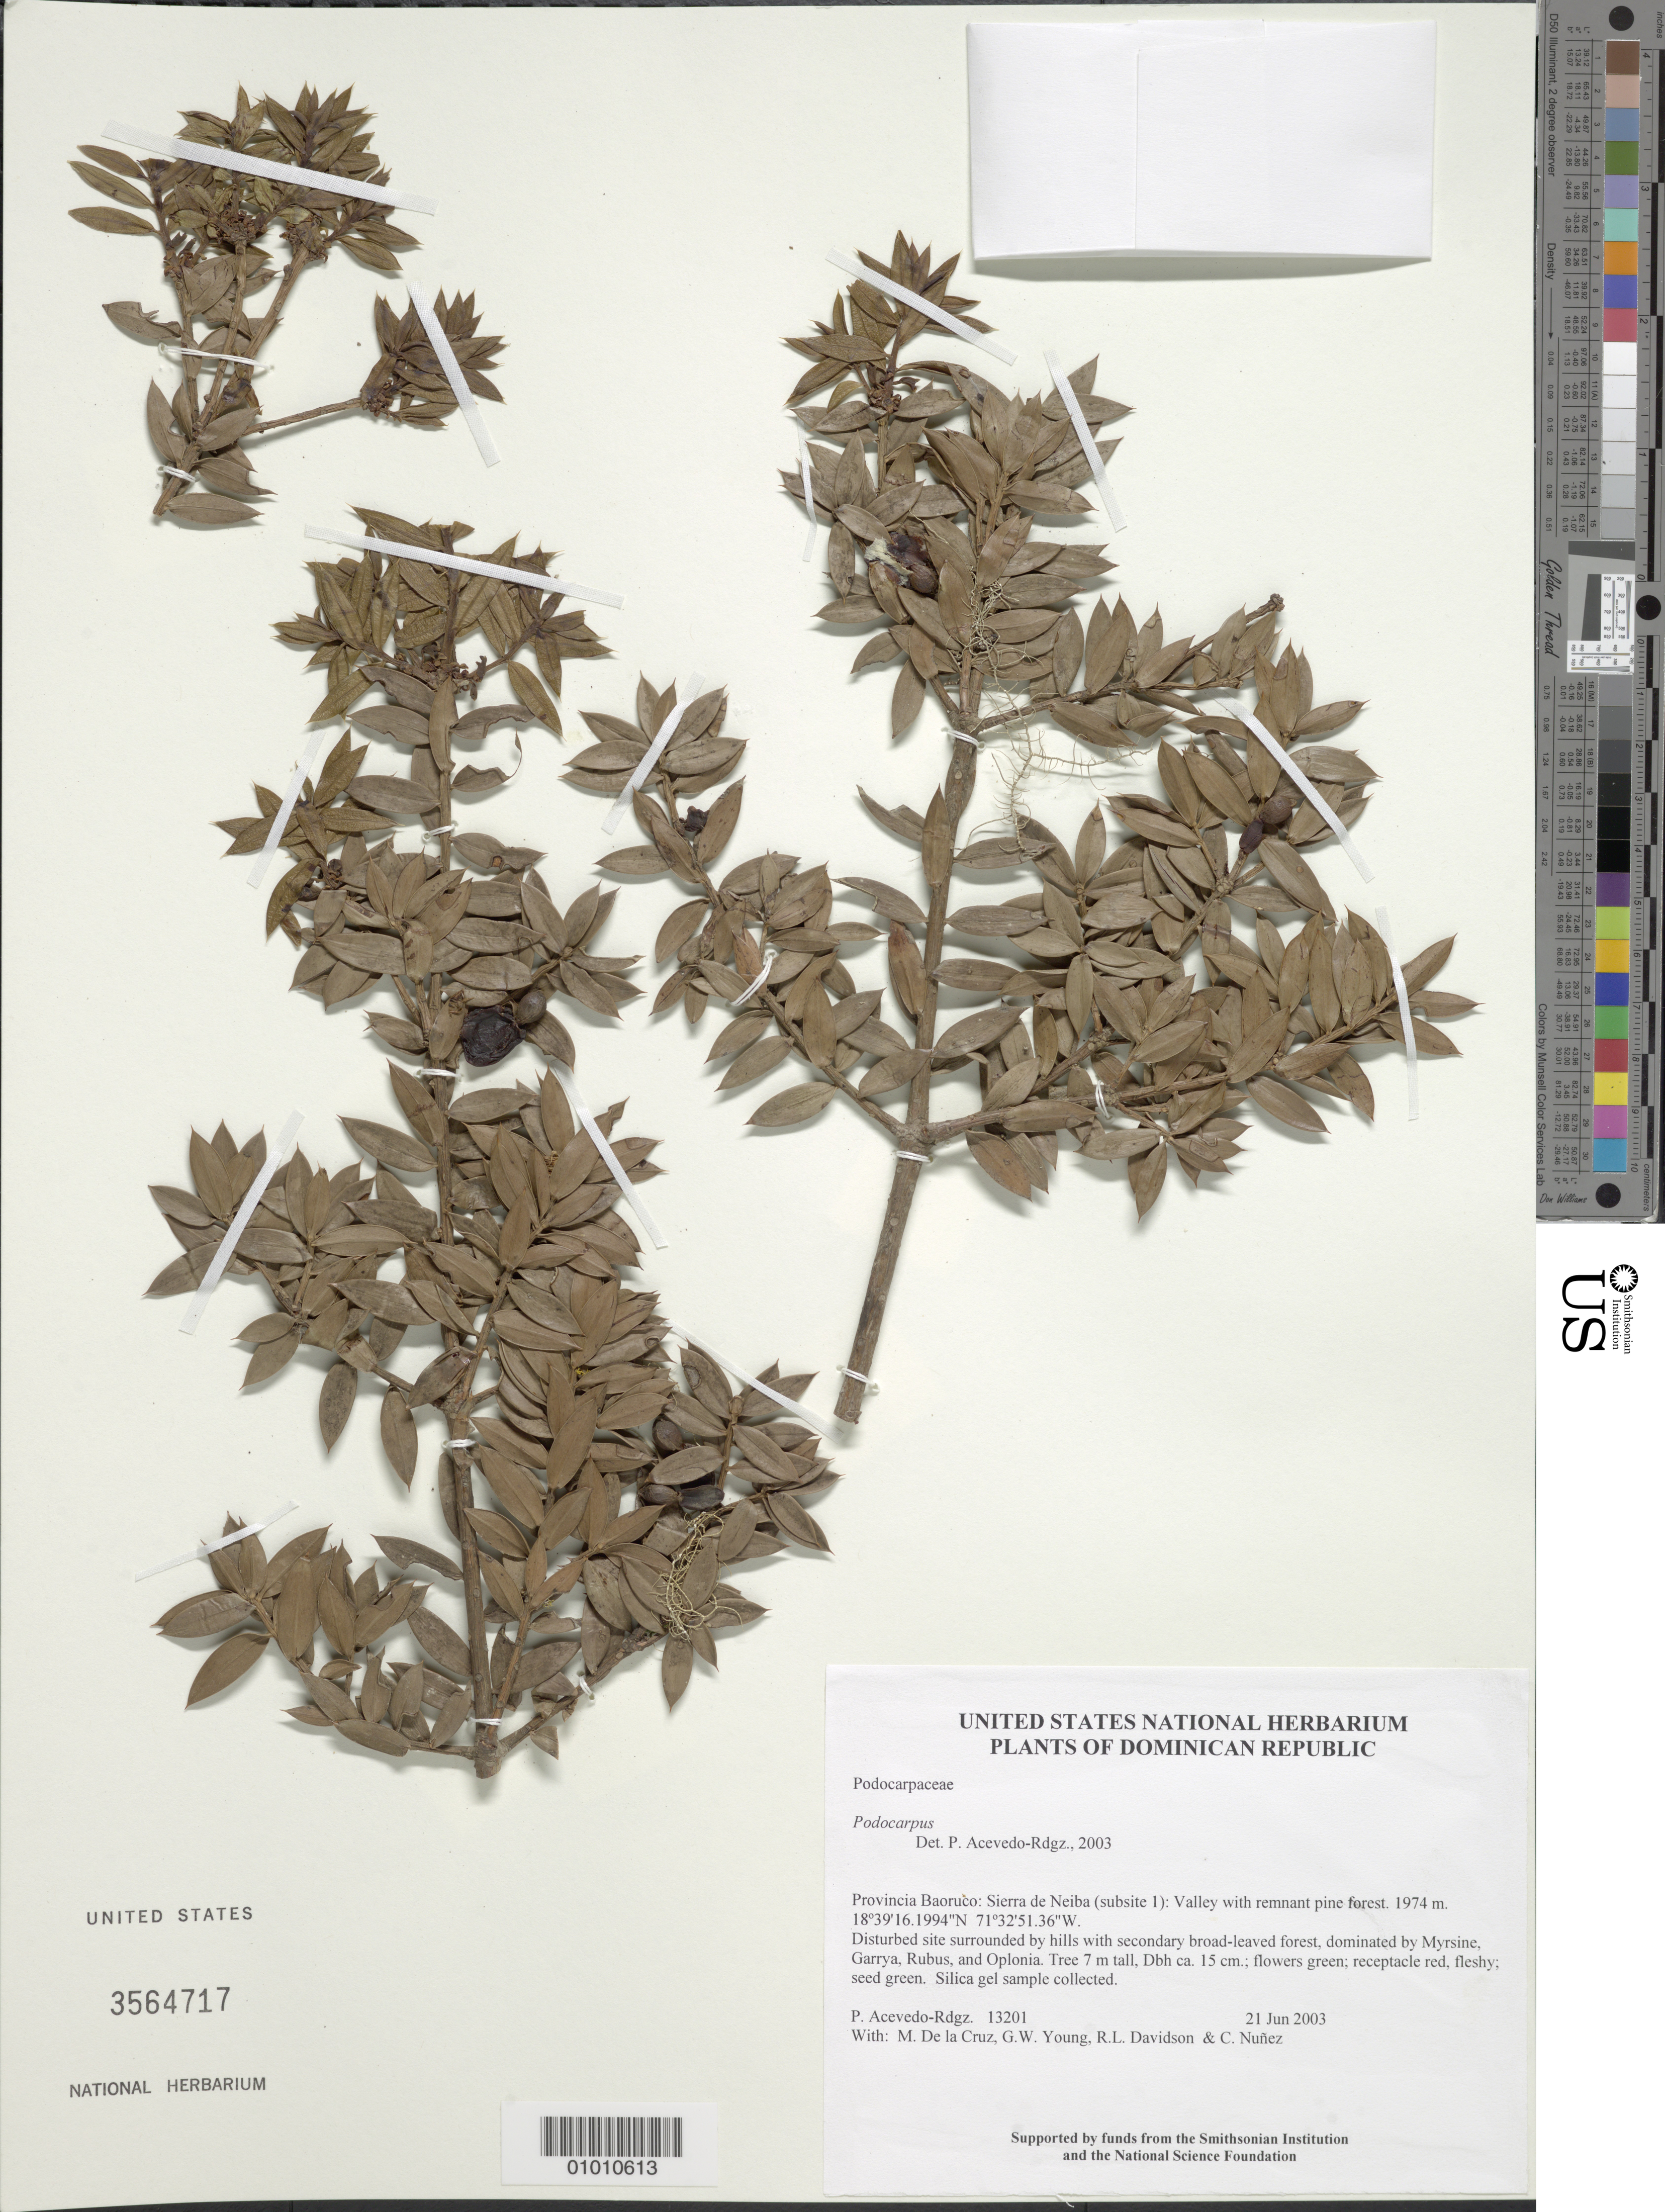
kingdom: Plantae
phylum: Tracheophyta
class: Pinopsida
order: Pinales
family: Podocarpaceae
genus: Podocarpus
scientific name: Podocarpus matudae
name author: Lundell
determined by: Acevedo-Rodríguez, P., (BOT), Smithsonian Institution - National Museum of Natural History (UNITED STATES)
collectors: P. Acevedo-Rodr., M. de la Cruz, J. Rawlins, G. Young, R. Davidson & C. Nunez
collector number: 13201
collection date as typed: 21 Jun 2003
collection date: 2003-06-21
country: Dominican Republic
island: Hispaniola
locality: Provincia Baoruco: Sierra de Neiba (subsite 1): Valley with remnant pine forest.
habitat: Disturbed site surrounded by hills with secondary broad-leaved forest, dominated by Myrsine, Garrya, Rubus, and Oplonia.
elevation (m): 1974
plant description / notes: US, MO, NY, K, P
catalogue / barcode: US 3564717